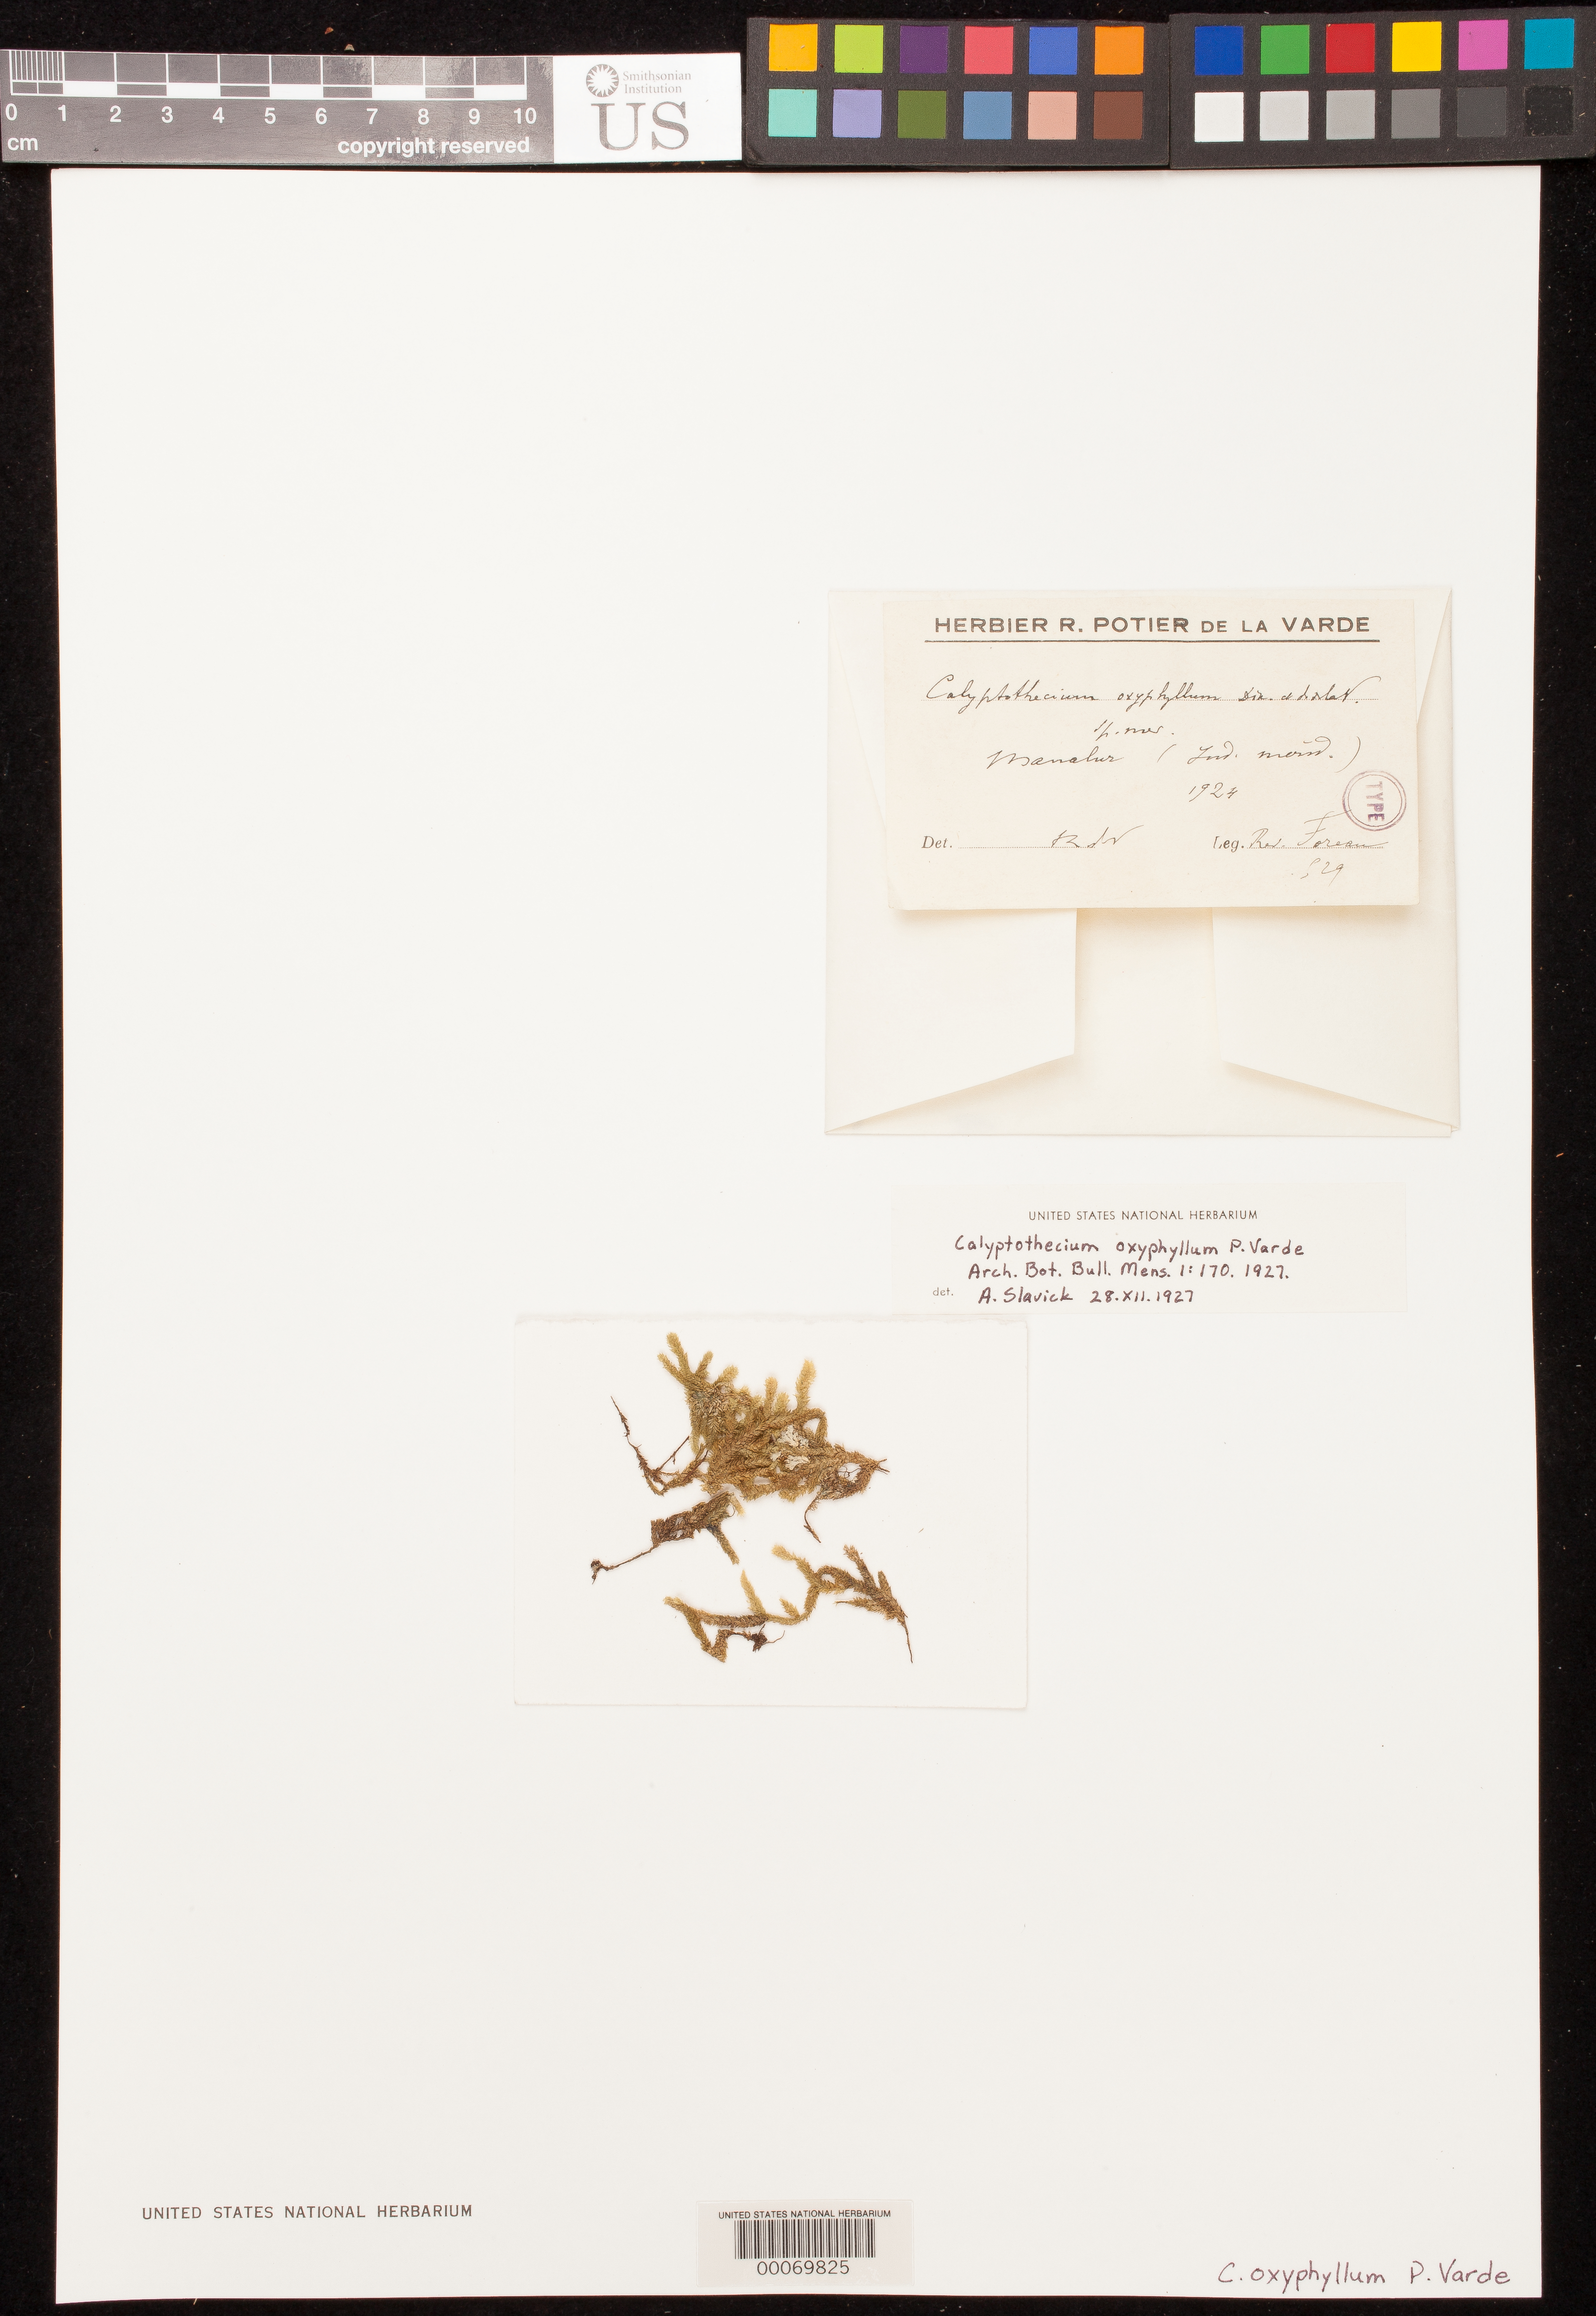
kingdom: Plantae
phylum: Bryophyta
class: Bryopsida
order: Hypnales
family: Pterobryaceae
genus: Calyptothecium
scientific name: Calyptothecium oxyphyllum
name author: Dixon & P. de la Varde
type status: Isosyntype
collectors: R. Foreau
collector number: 529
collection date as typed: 1924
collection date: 1924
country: India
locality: Manalur.